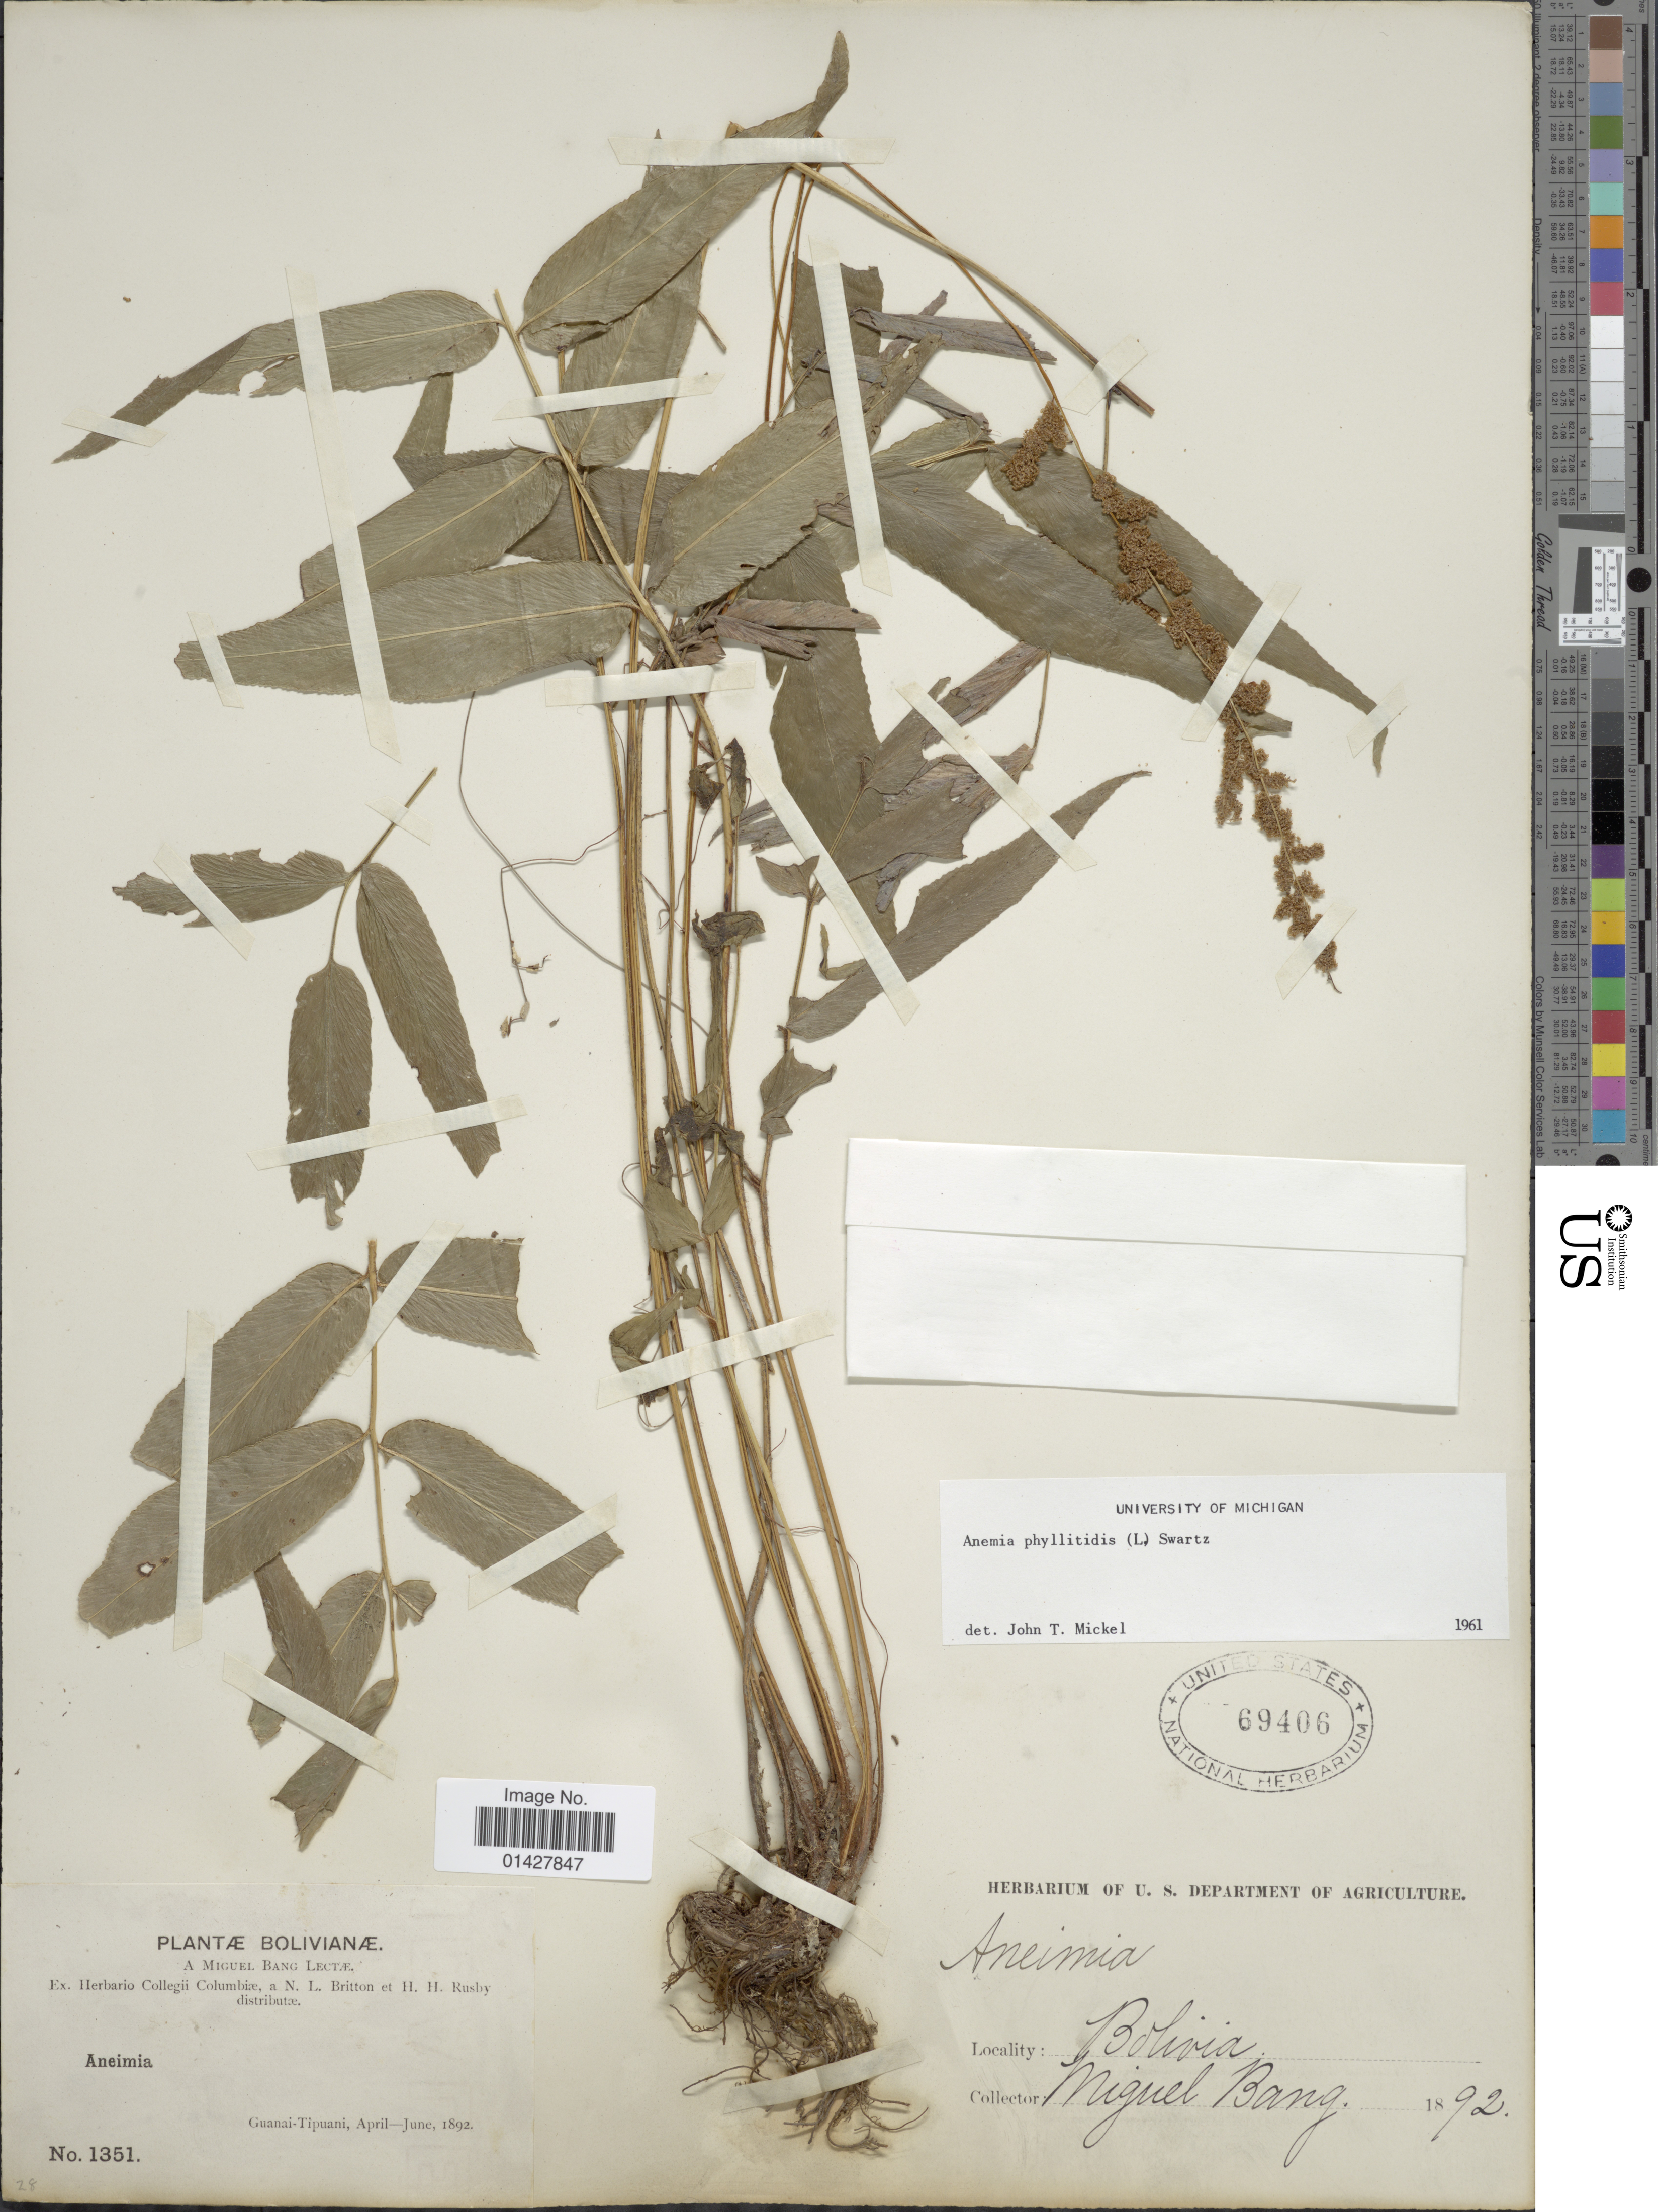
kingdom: Plantae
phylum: Tracheophyta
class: Polypodiopsida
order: Schizaeales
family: Anemiaceae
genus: Anemia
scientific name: Anemia phyllitidis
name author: (L.) Sw.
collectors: M. Bang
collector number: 1351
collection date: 1892-04/1892-06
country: Bolivia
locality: Guanai-Tipuani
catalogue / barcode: US 69406